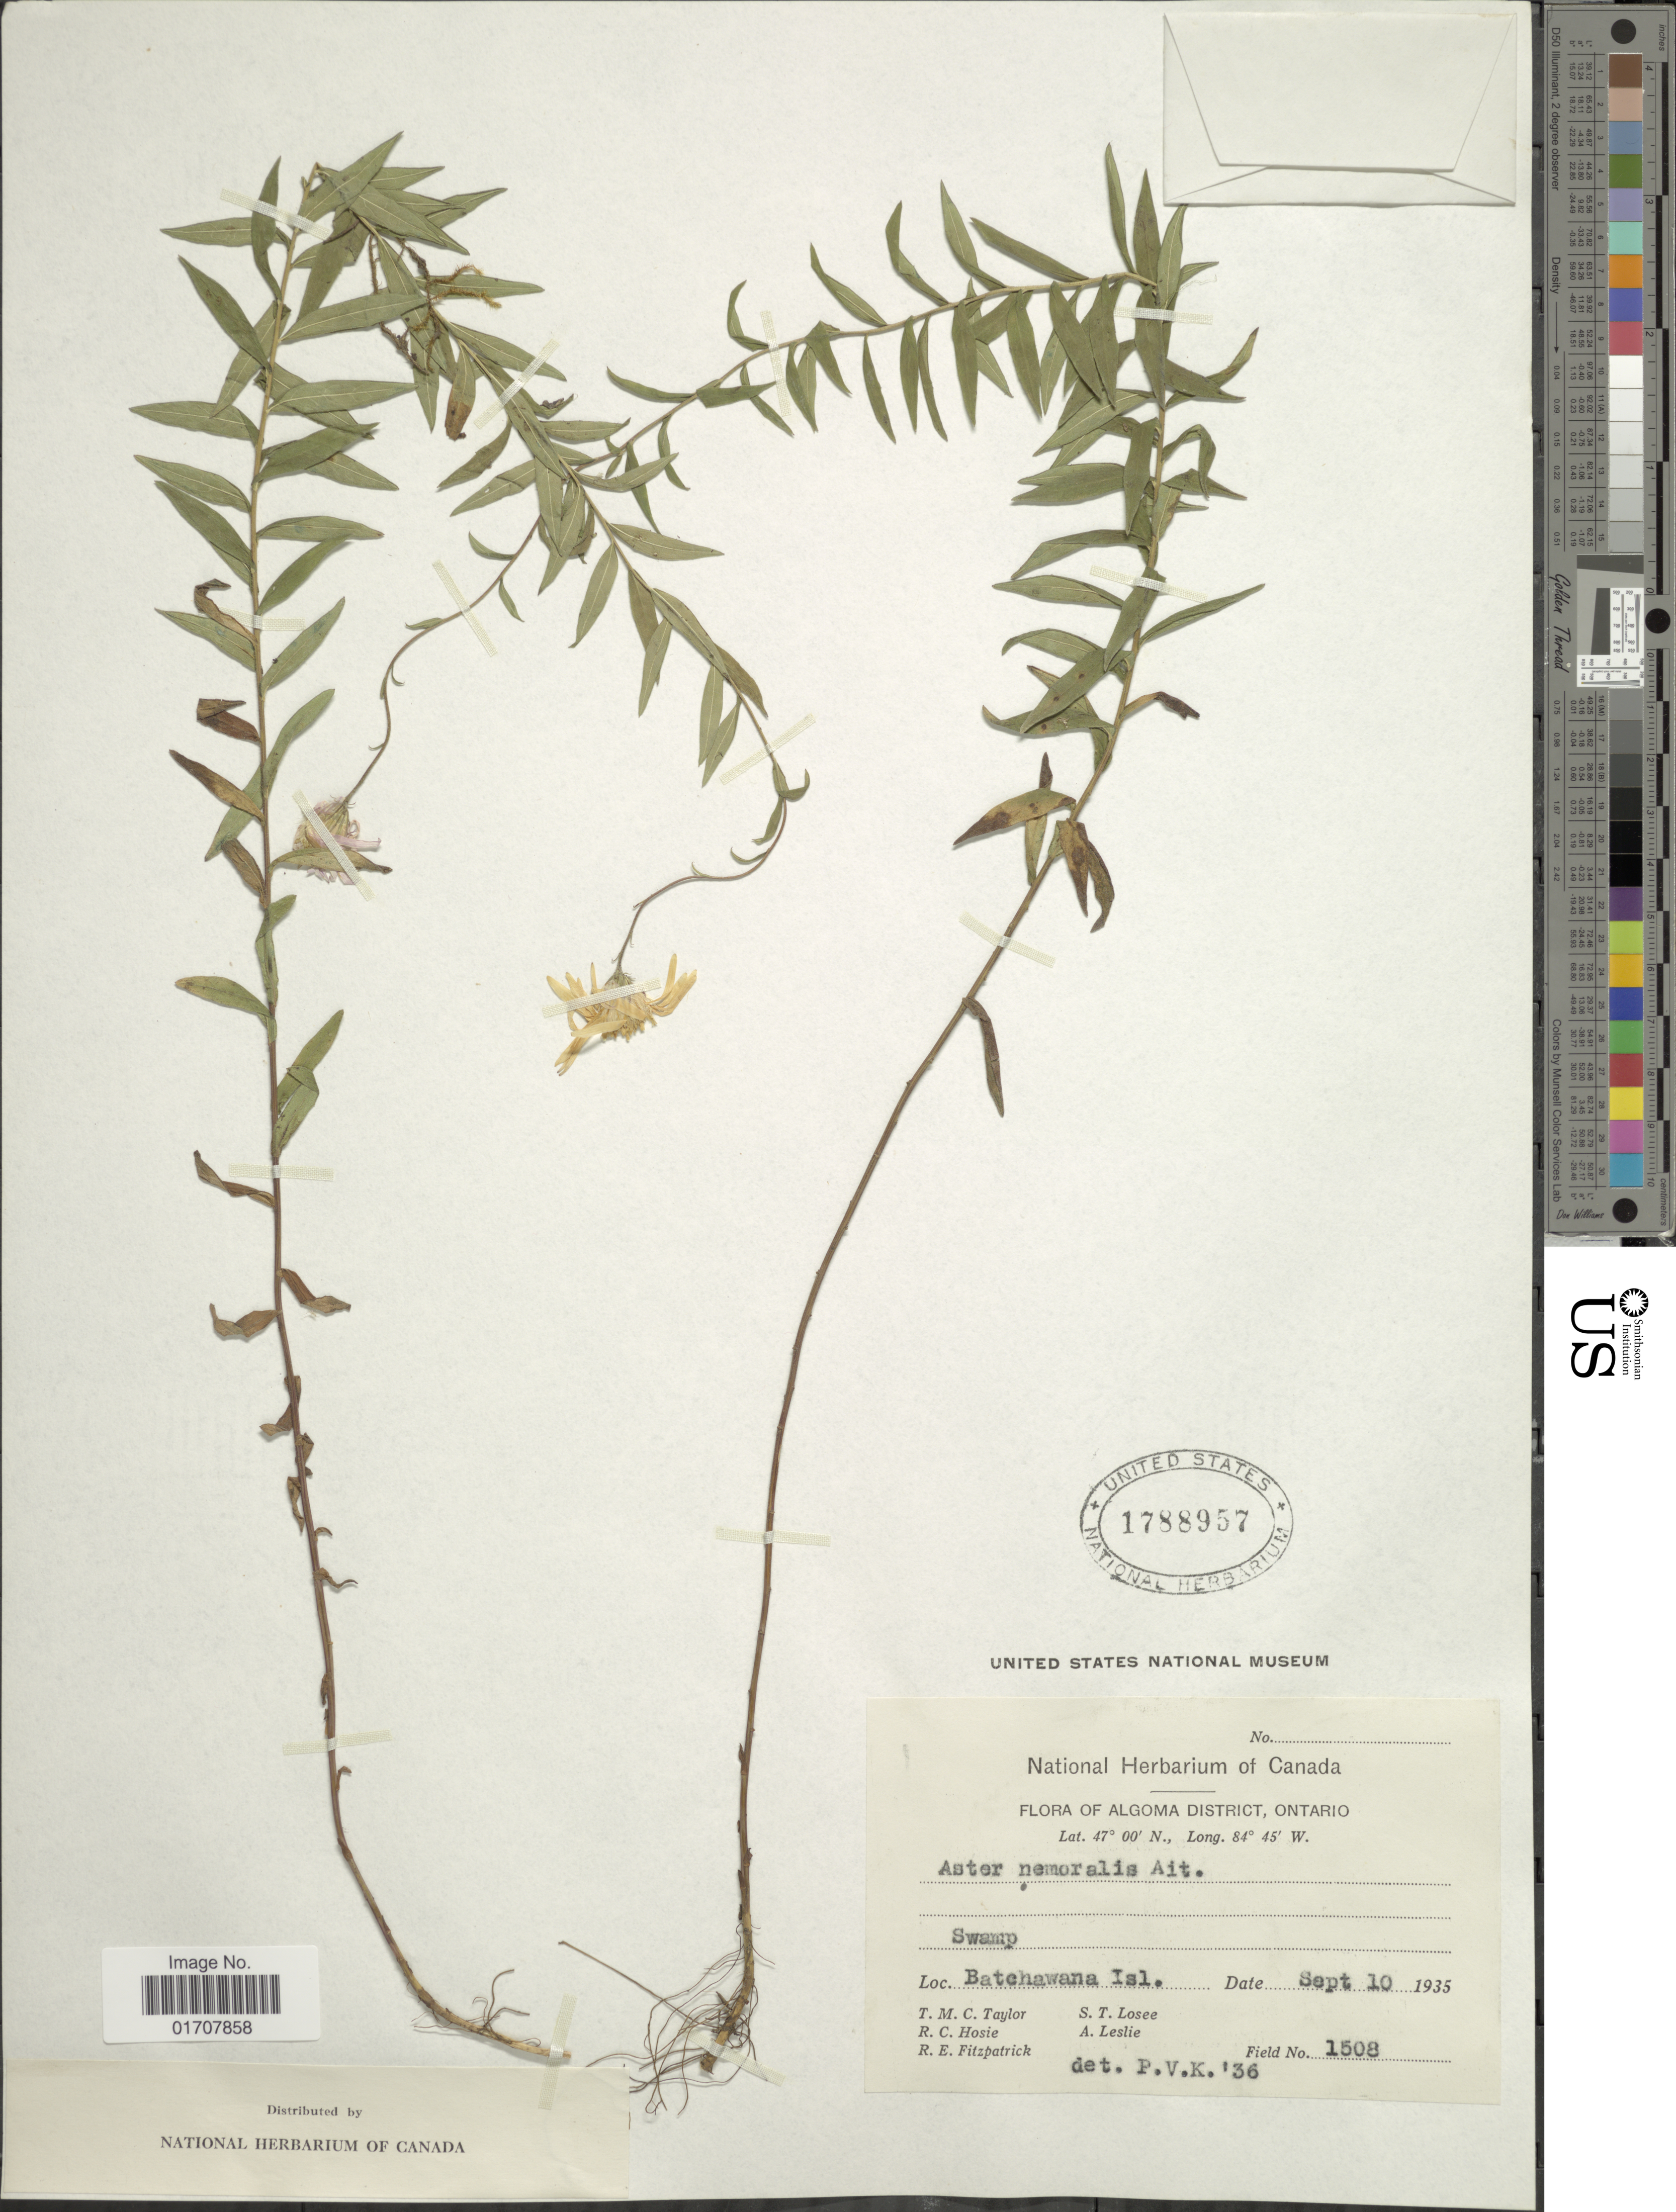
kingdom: Plantae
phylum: Tracheophyta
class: Magnoliopsida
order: Asterales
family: Asteraceae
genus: Oclemena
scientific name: Oclemena nemoralis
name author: (Aiton) Greene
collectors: T. M. C. Taylor, R. Hosie, R. Fitzpatrick, S. Losee & A. Leslie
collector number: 1508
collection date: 1935-09-10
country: Canada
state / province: Ontario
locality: Algoma District, Batchawana Isl.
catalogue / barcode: US 1788957